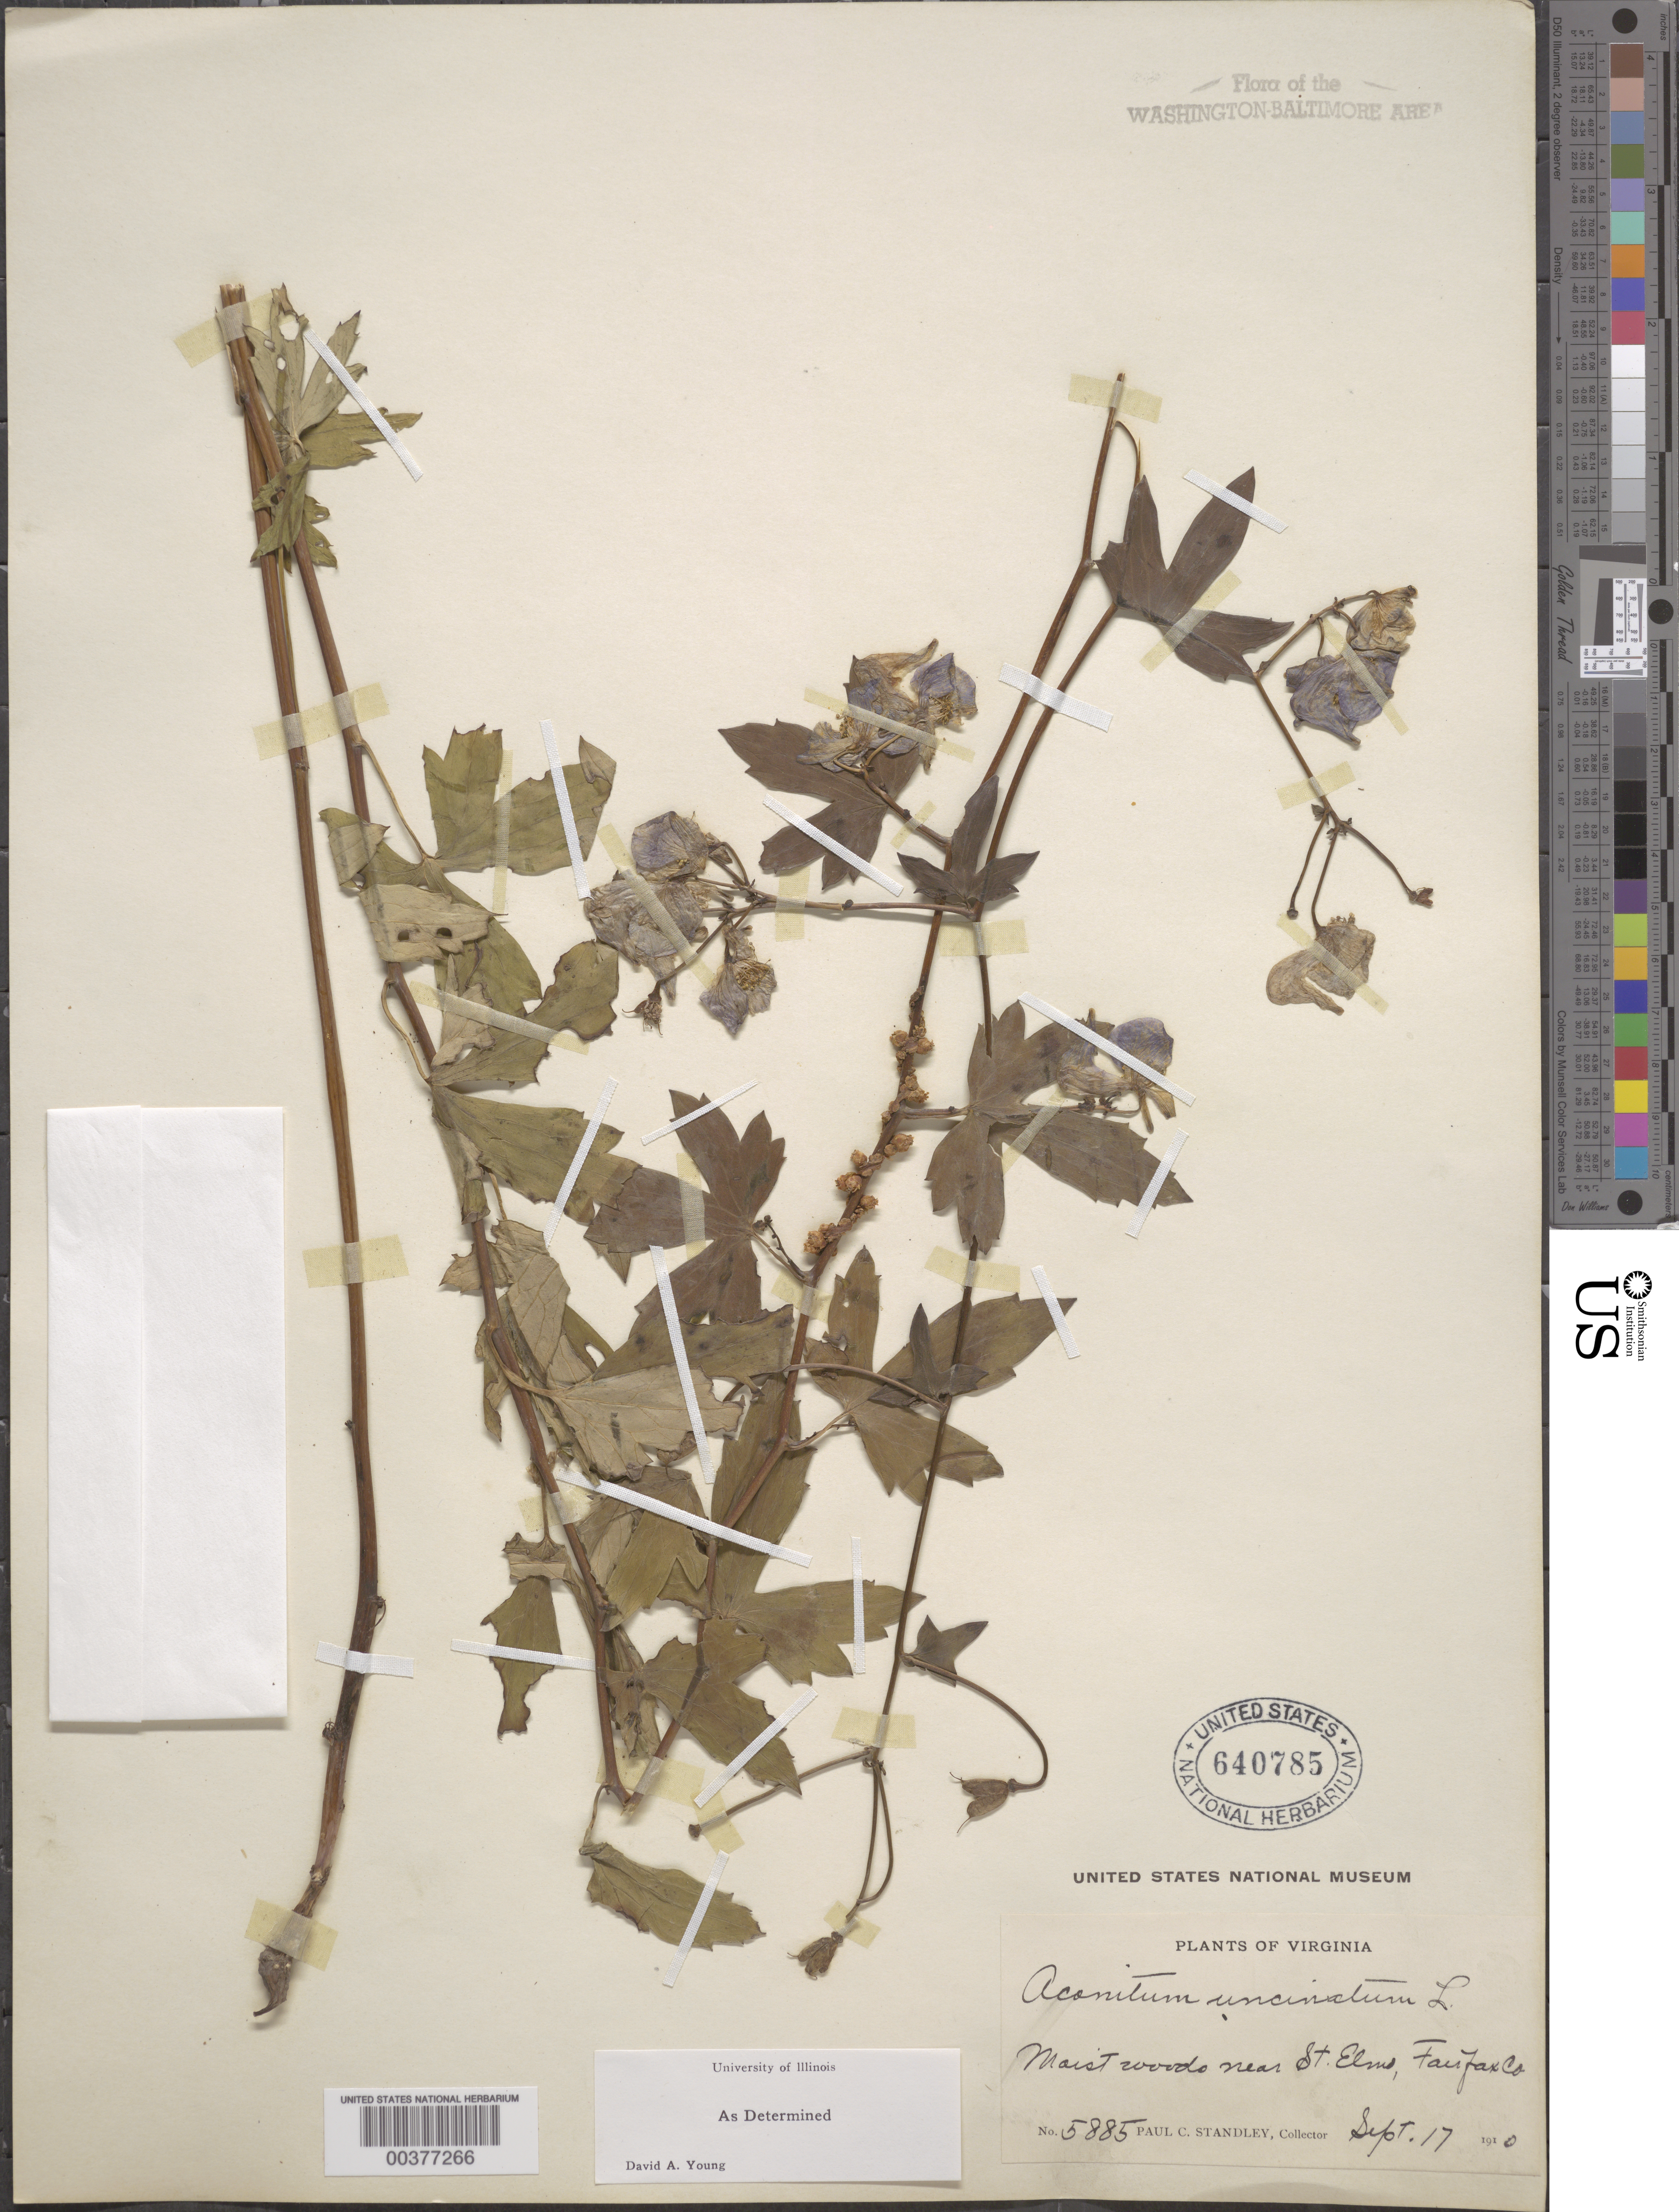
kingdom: Plantae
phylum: Tracheophyta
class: Magnoliopsida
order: Ranunculales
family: Ranunculaceae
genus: Aconitum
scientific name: Aconitum uncinatum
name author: L.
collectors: P. C. Standley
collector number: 5885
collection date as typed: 17 Sep 1910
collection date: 1910-09-17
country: United States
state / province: Virginia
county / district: Fairfax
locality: St. Elmo vicinity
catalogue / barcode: US 640785